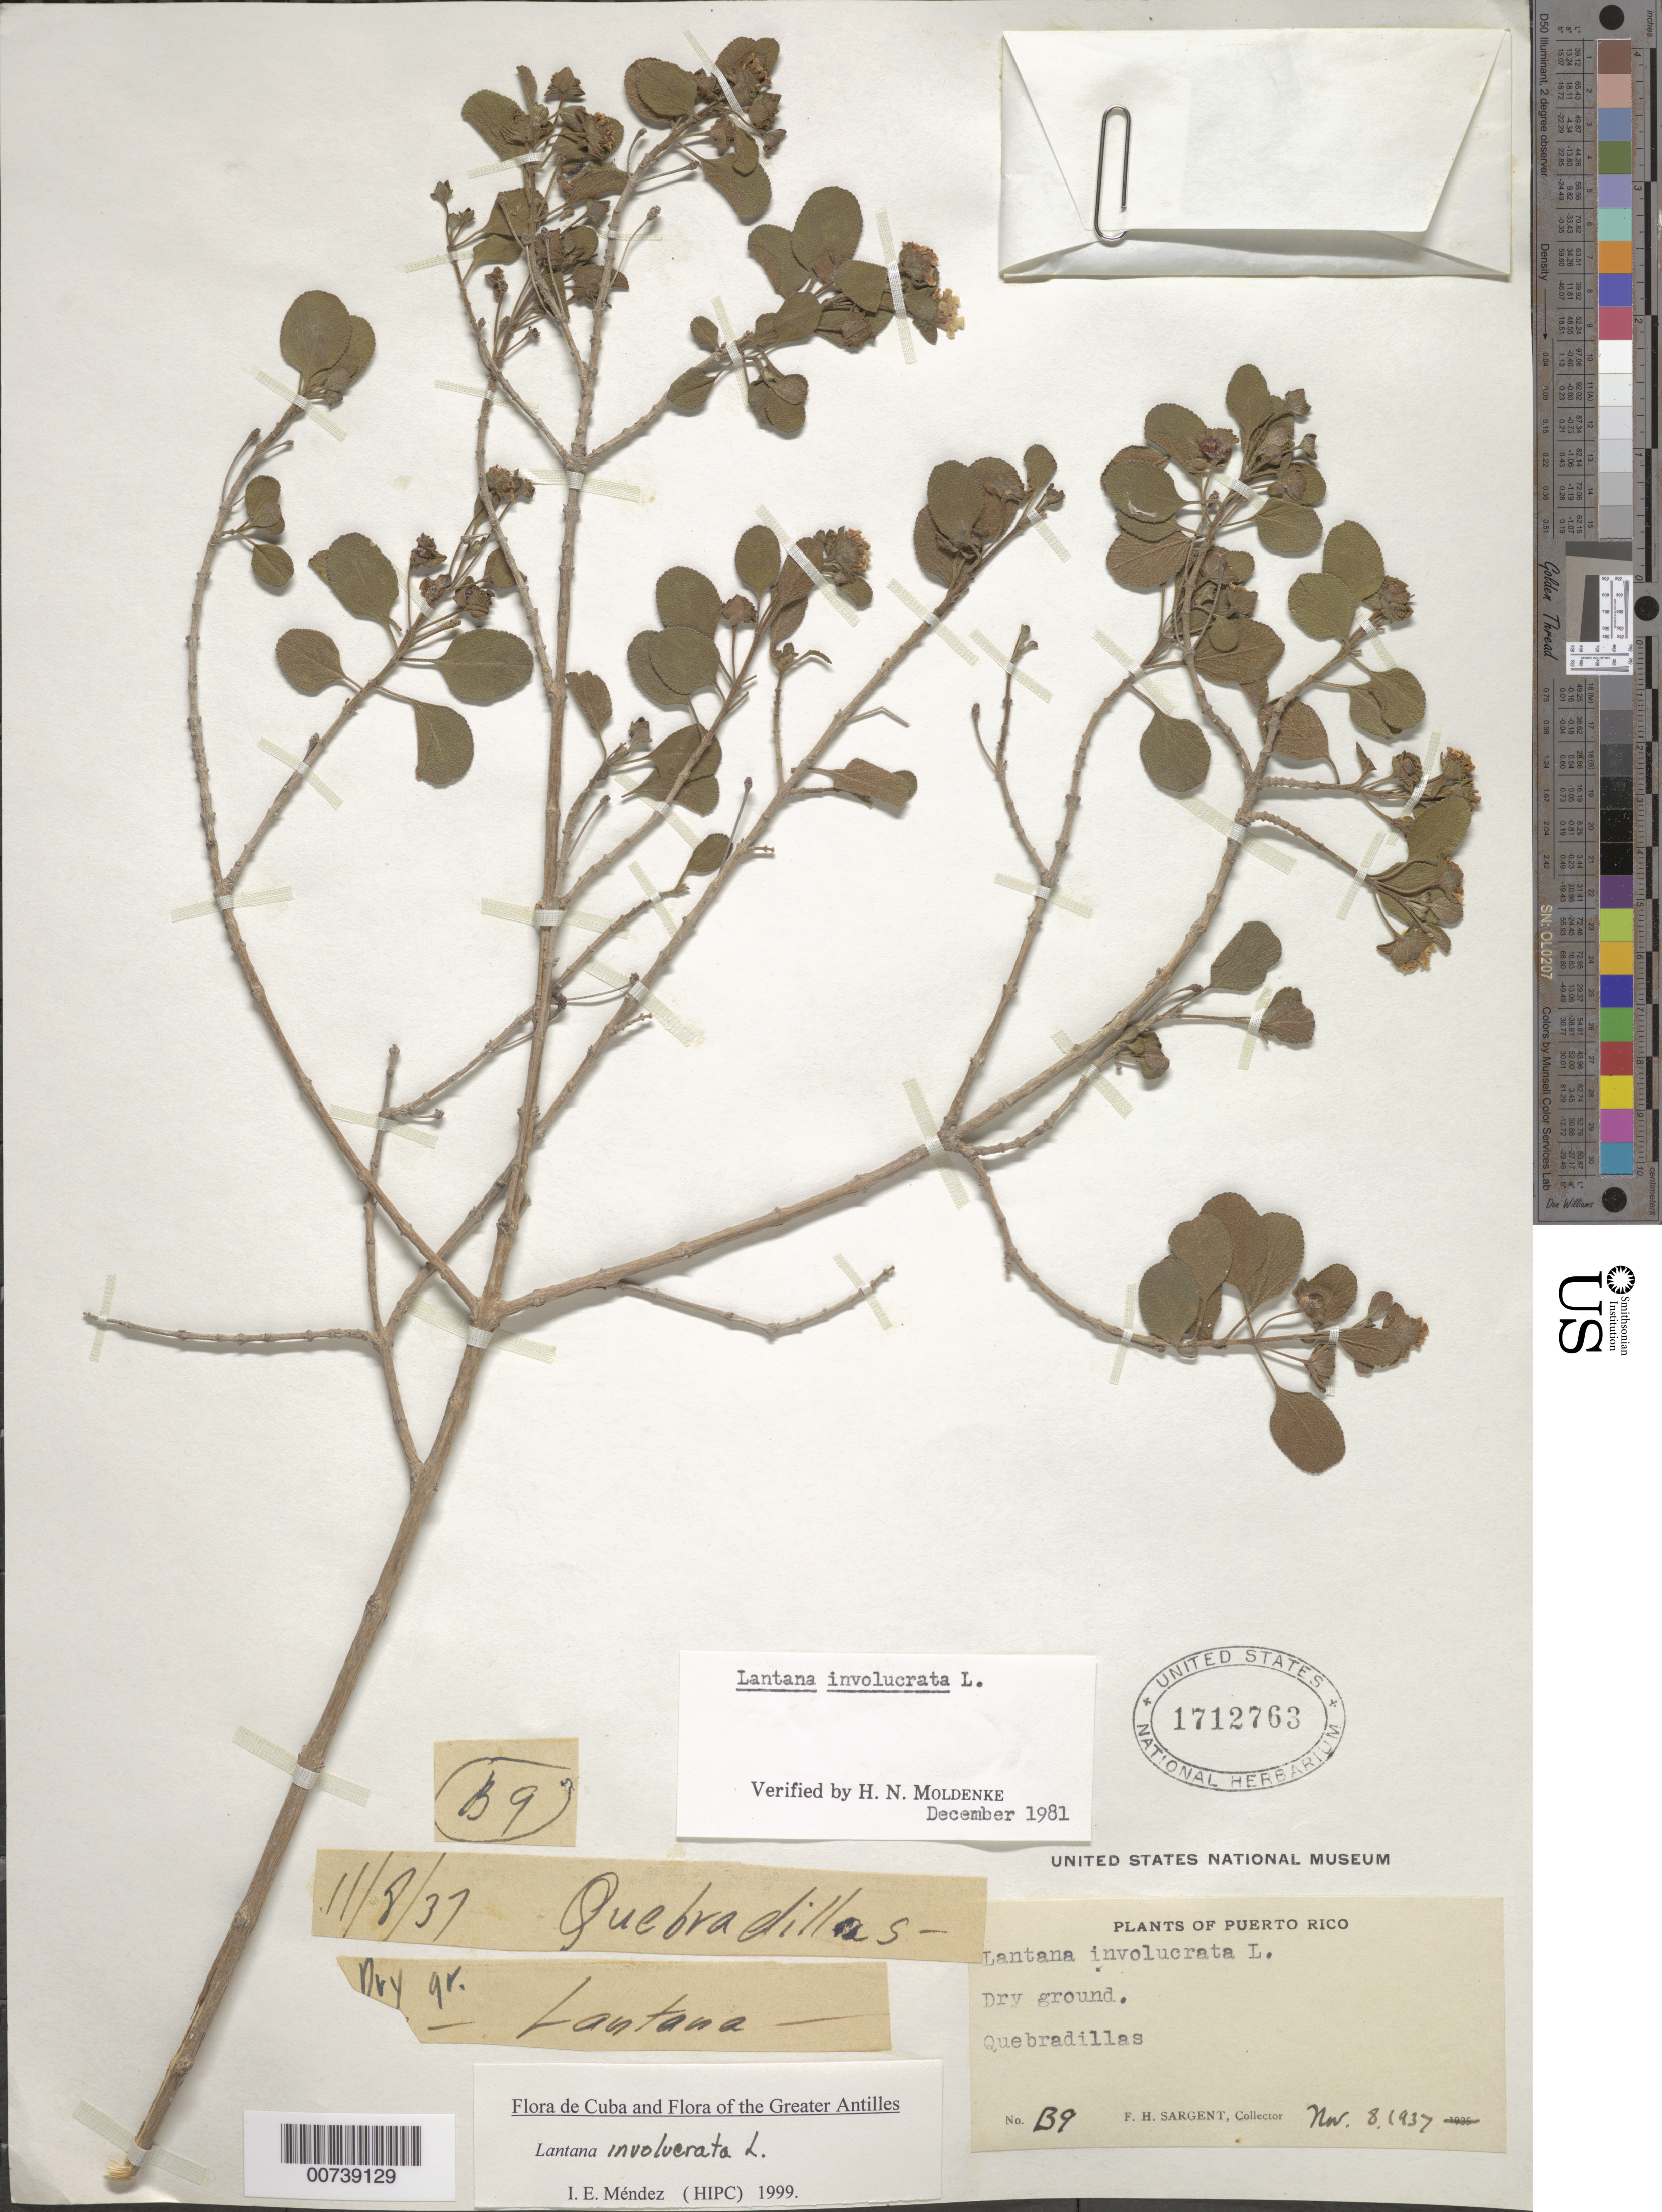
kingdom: Plantae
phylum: Tracheophyta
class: Magnoliopsida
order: Lamiales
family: Verbenaceae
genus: Lantana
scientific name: Lantana involucrata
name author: L.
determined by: Méndez, Isidro E., (HIPC)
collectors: F. H. Sargent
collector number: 139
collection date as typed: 08 Nov 1937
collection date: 1937-11-08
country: Puerto Rico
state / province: Quebradillas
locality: Quebradillas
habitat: Dry ground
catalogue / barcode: US 1712763